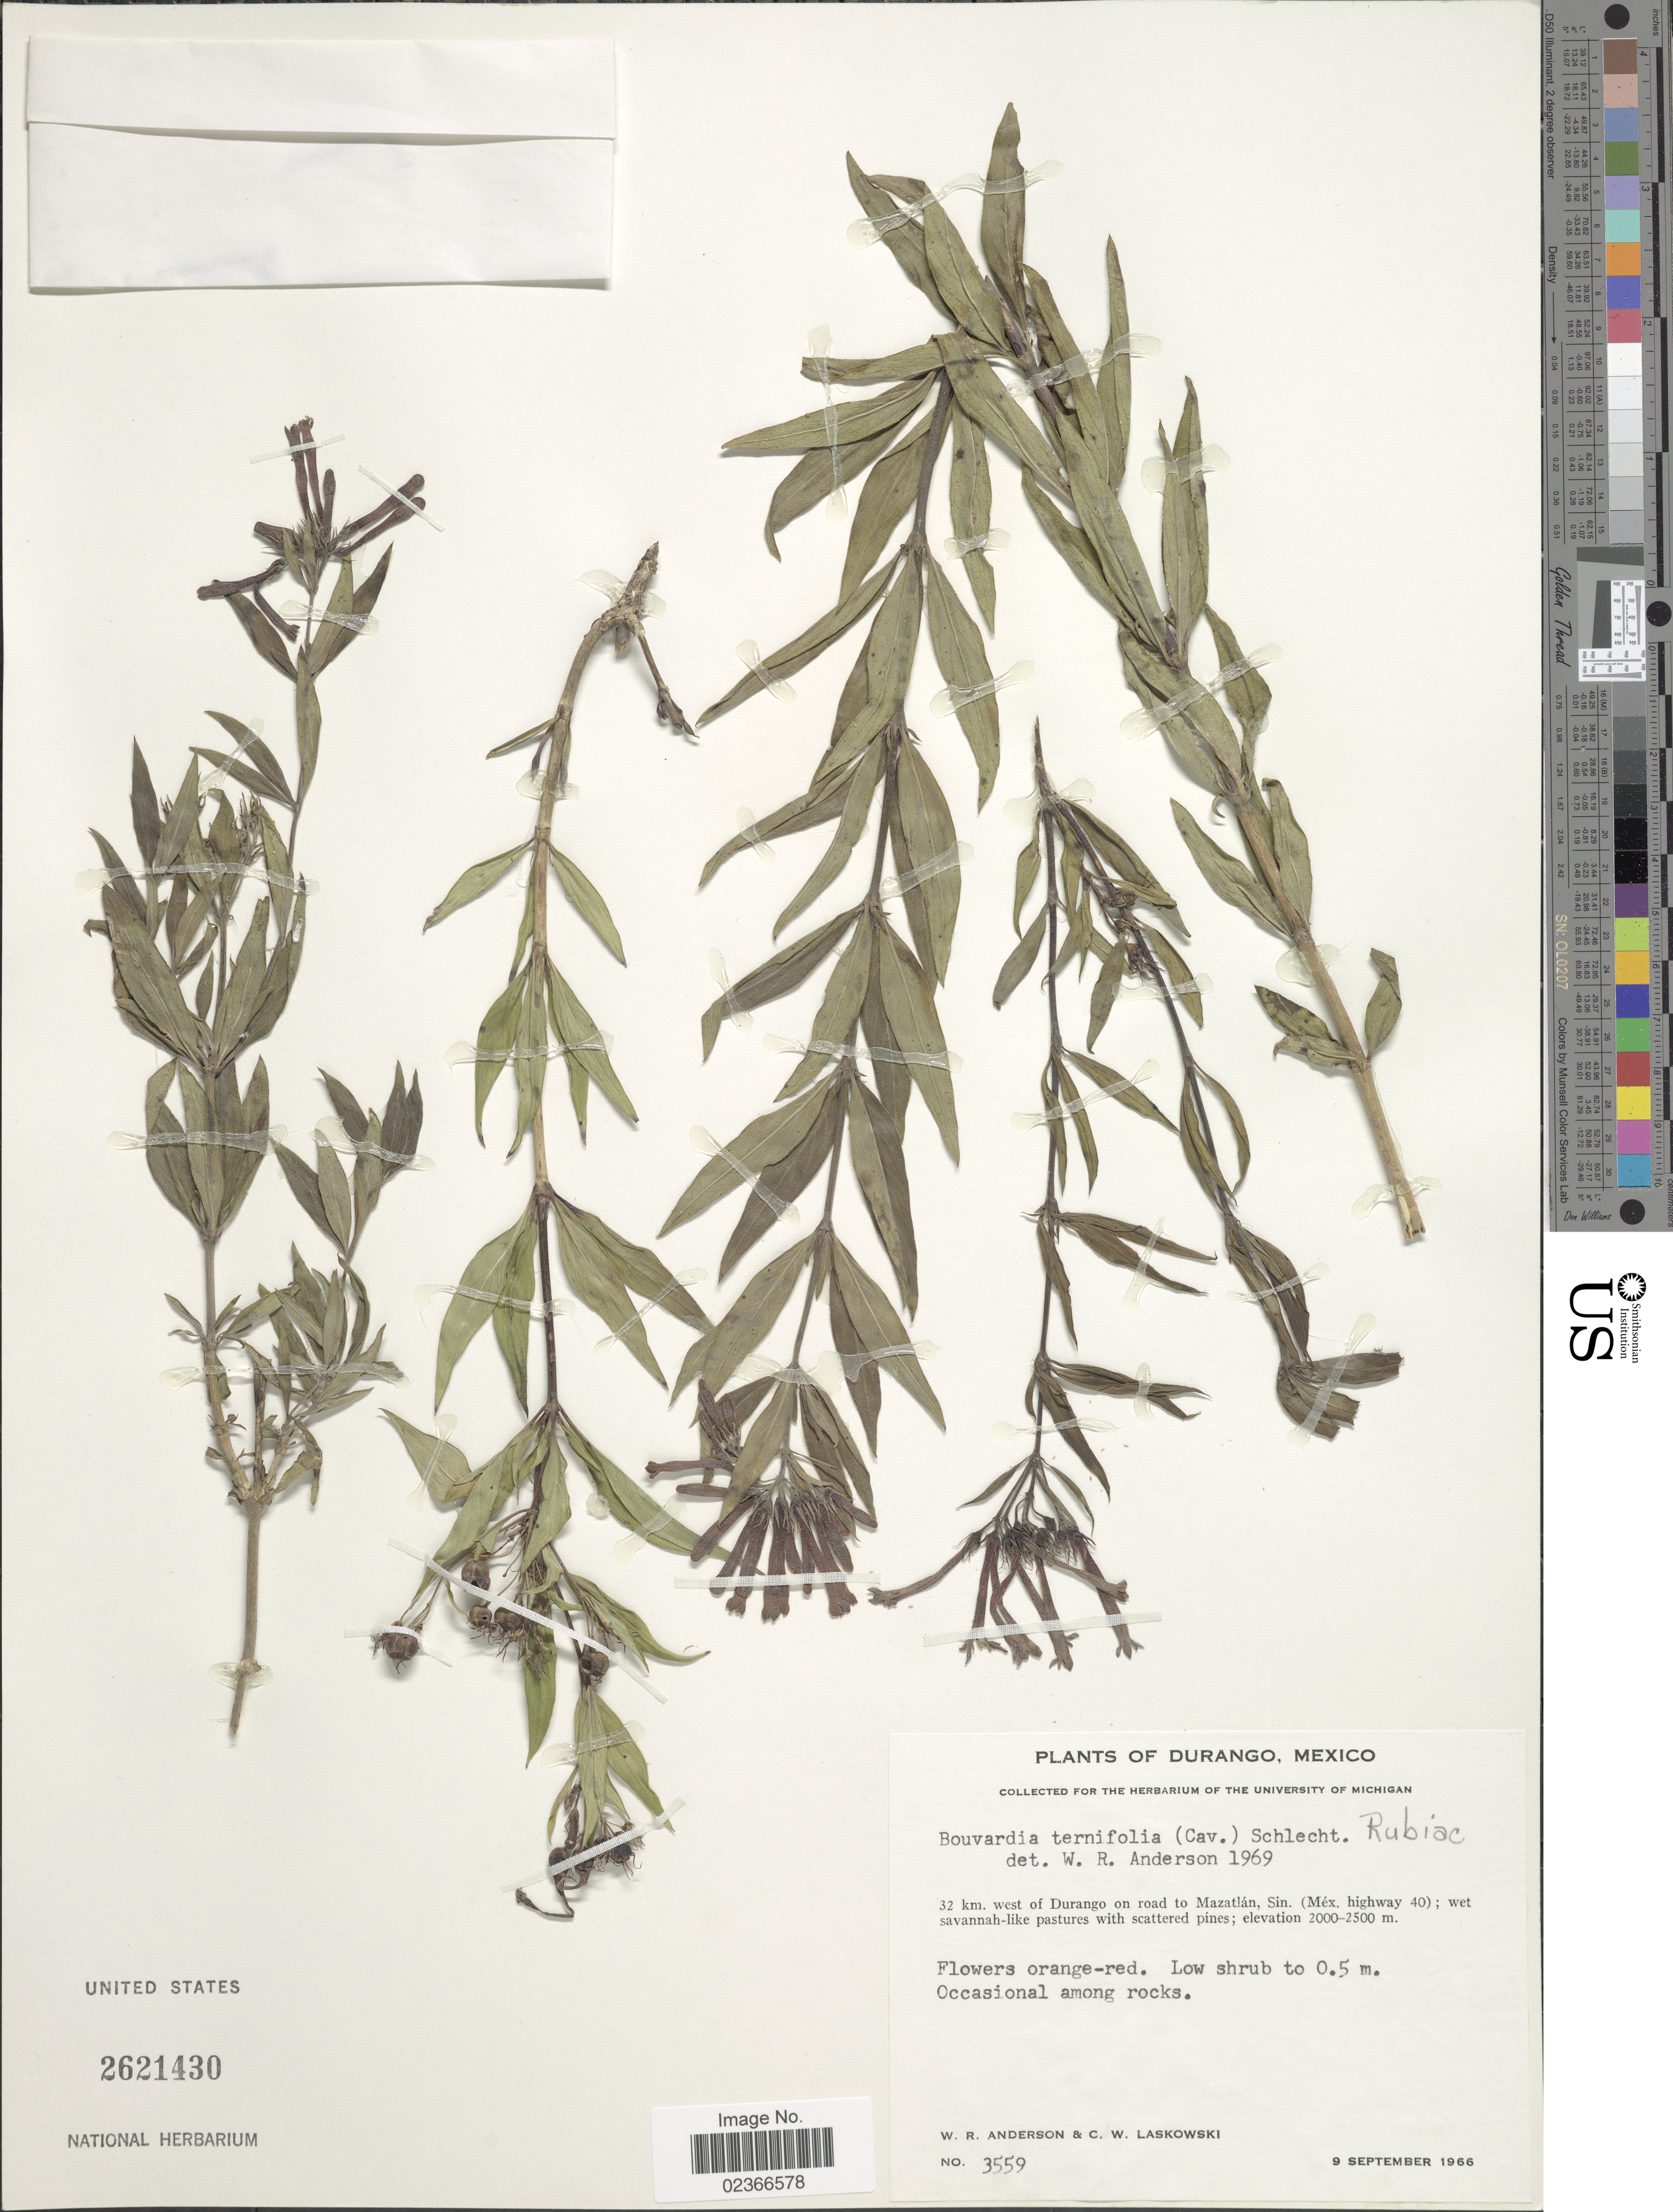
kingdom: Plantae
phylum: Tracheophyta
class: Magnoliopsida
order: Gentianales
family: Rubiaceae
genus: Bouvardia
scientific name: Bouvardia ternifolia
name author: (Cav.) Schltdl.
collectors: W. Anderson & C. Laskowski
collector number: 3559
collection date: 1966-09-09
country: Mexico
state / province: Durango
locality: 32 km. west of Durango on road to Mazatlan, Sin. (Mex. highway 40)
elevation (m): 2000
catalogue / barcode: US 2621430